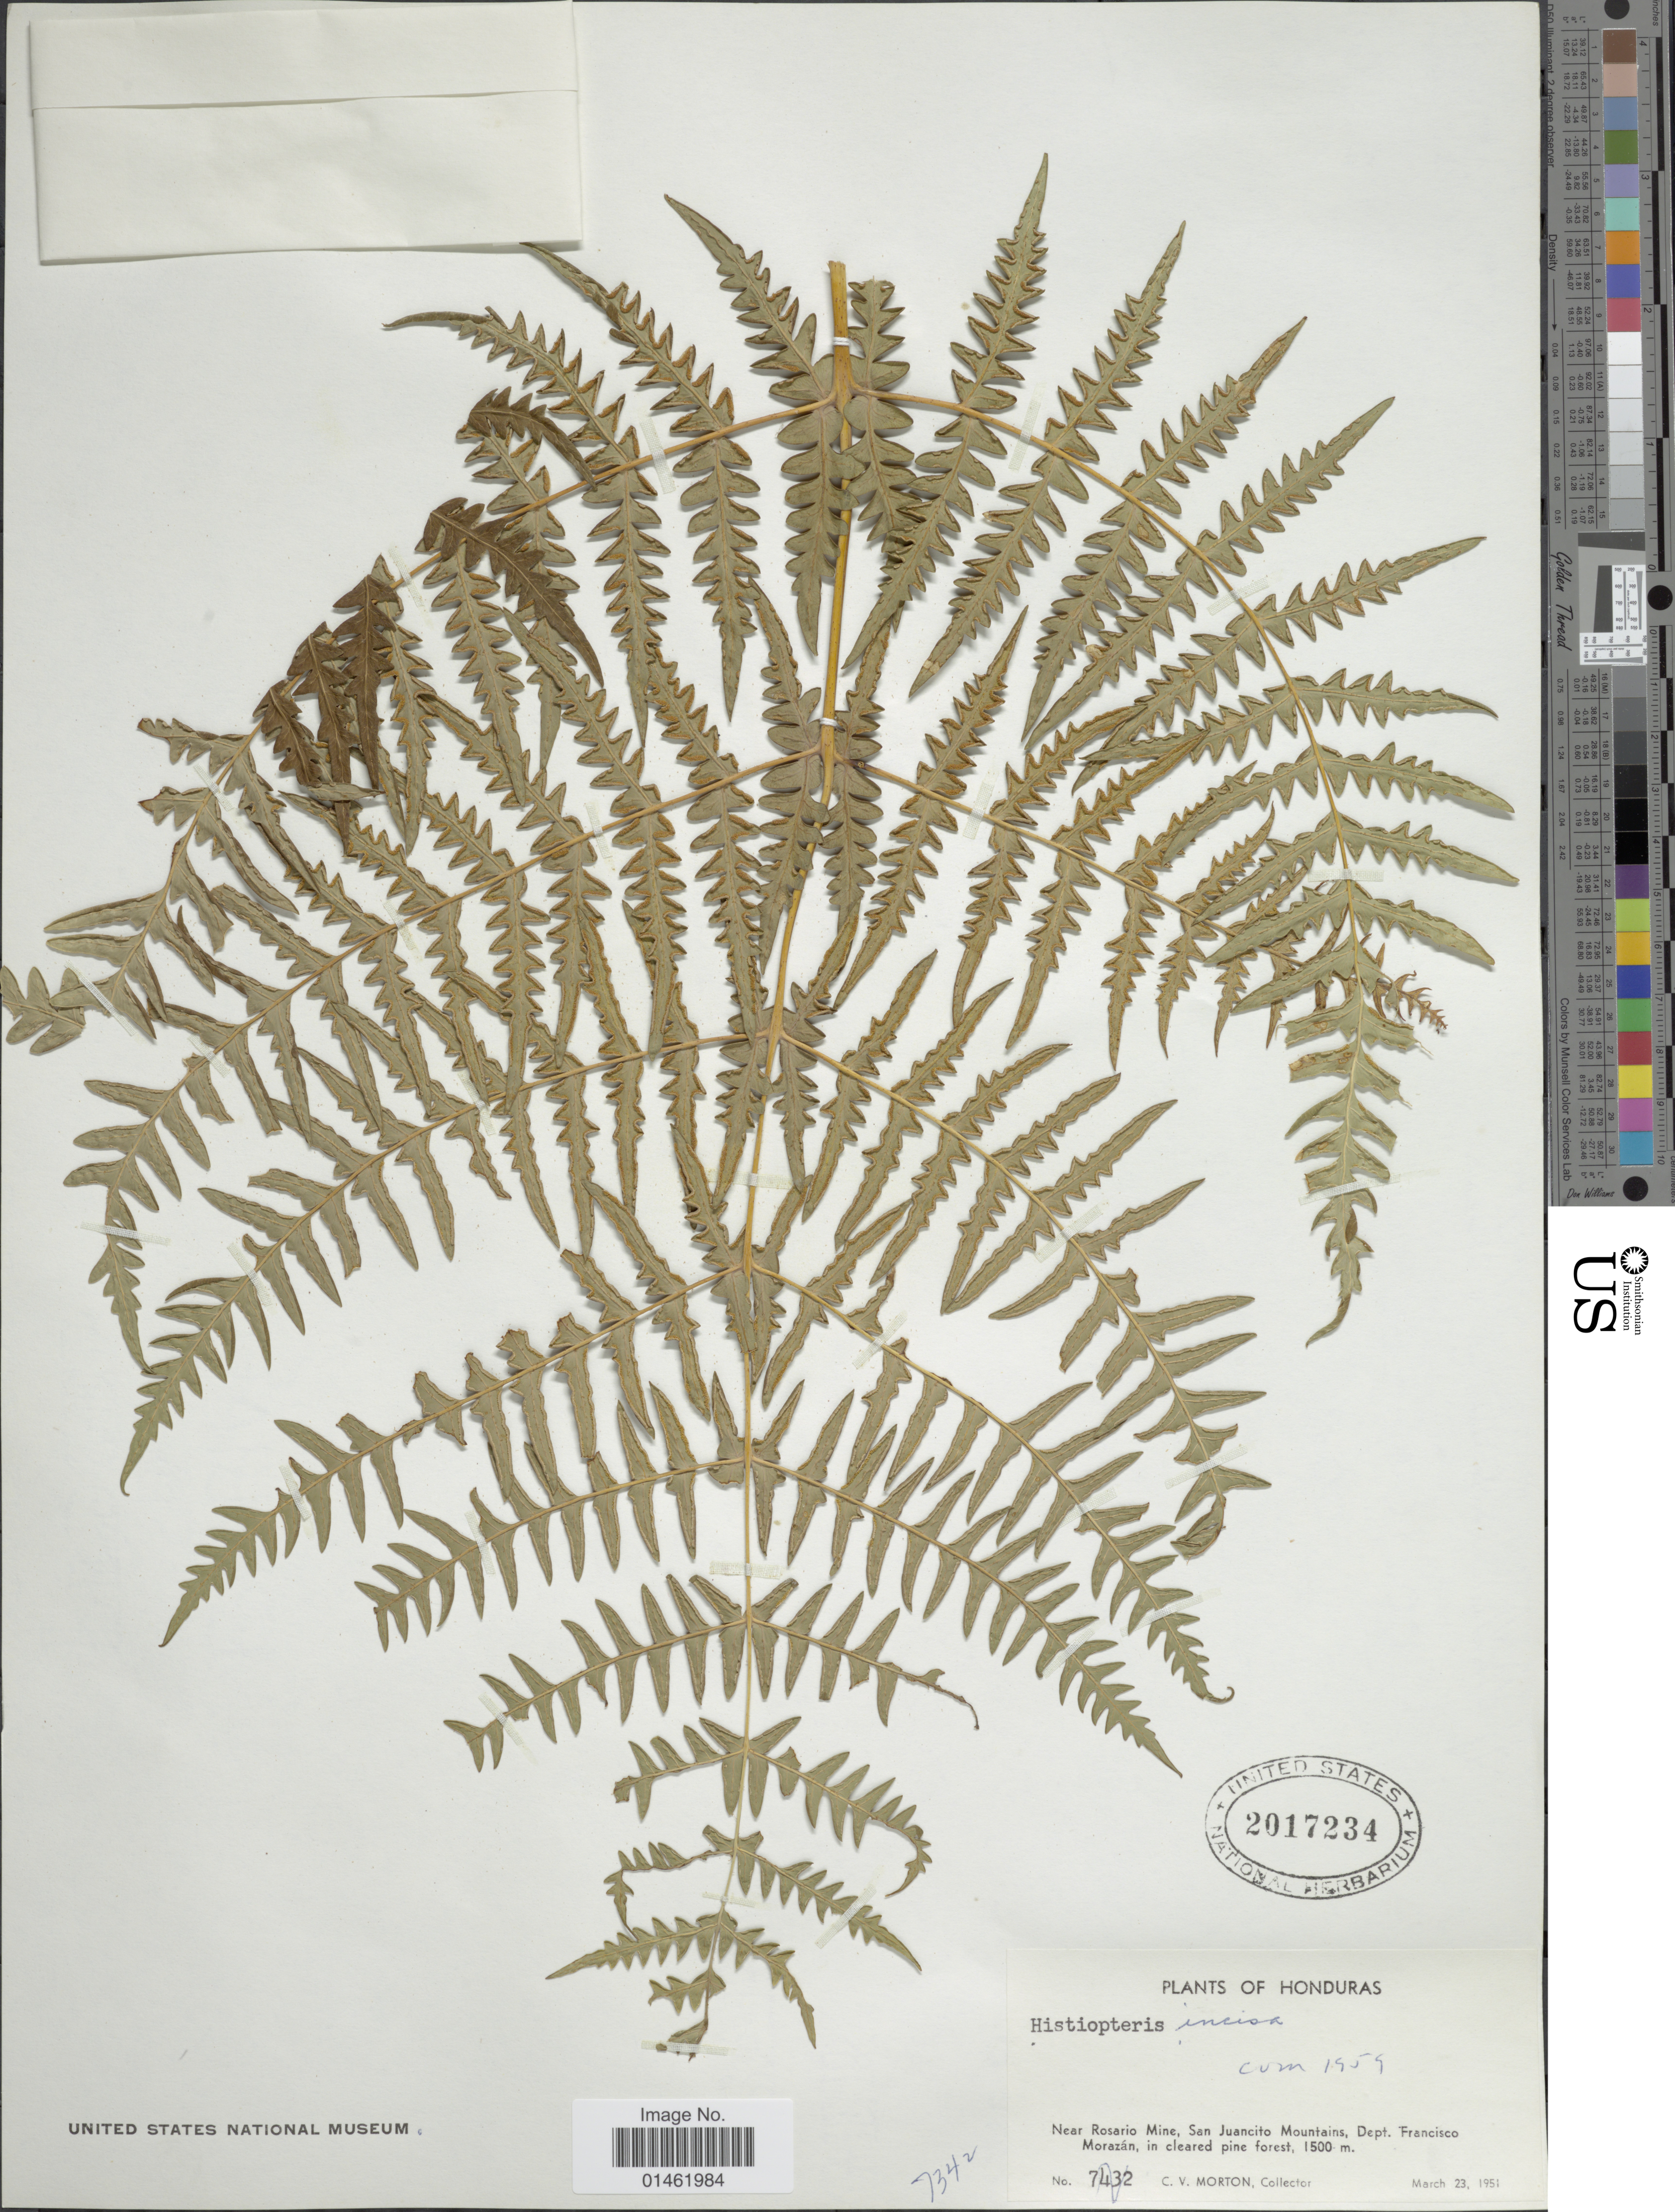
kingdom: Plantae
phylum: Tracheophyta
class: Polypodiopsida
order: Polypodiales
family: Dennstaedtiaceae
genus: Histiopteris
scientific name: Histiopteris incisa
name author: (Thunb.) J. Sm.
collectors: C. V. Morton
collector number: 7432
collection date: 1951-03-23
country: Honduras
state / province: Fco. Morazán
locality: Near Rosario Mine, San Juancito Mountains, Dept. Francisco Morazán, in cleared pine forest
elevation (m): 1500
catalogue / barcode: US 2017234